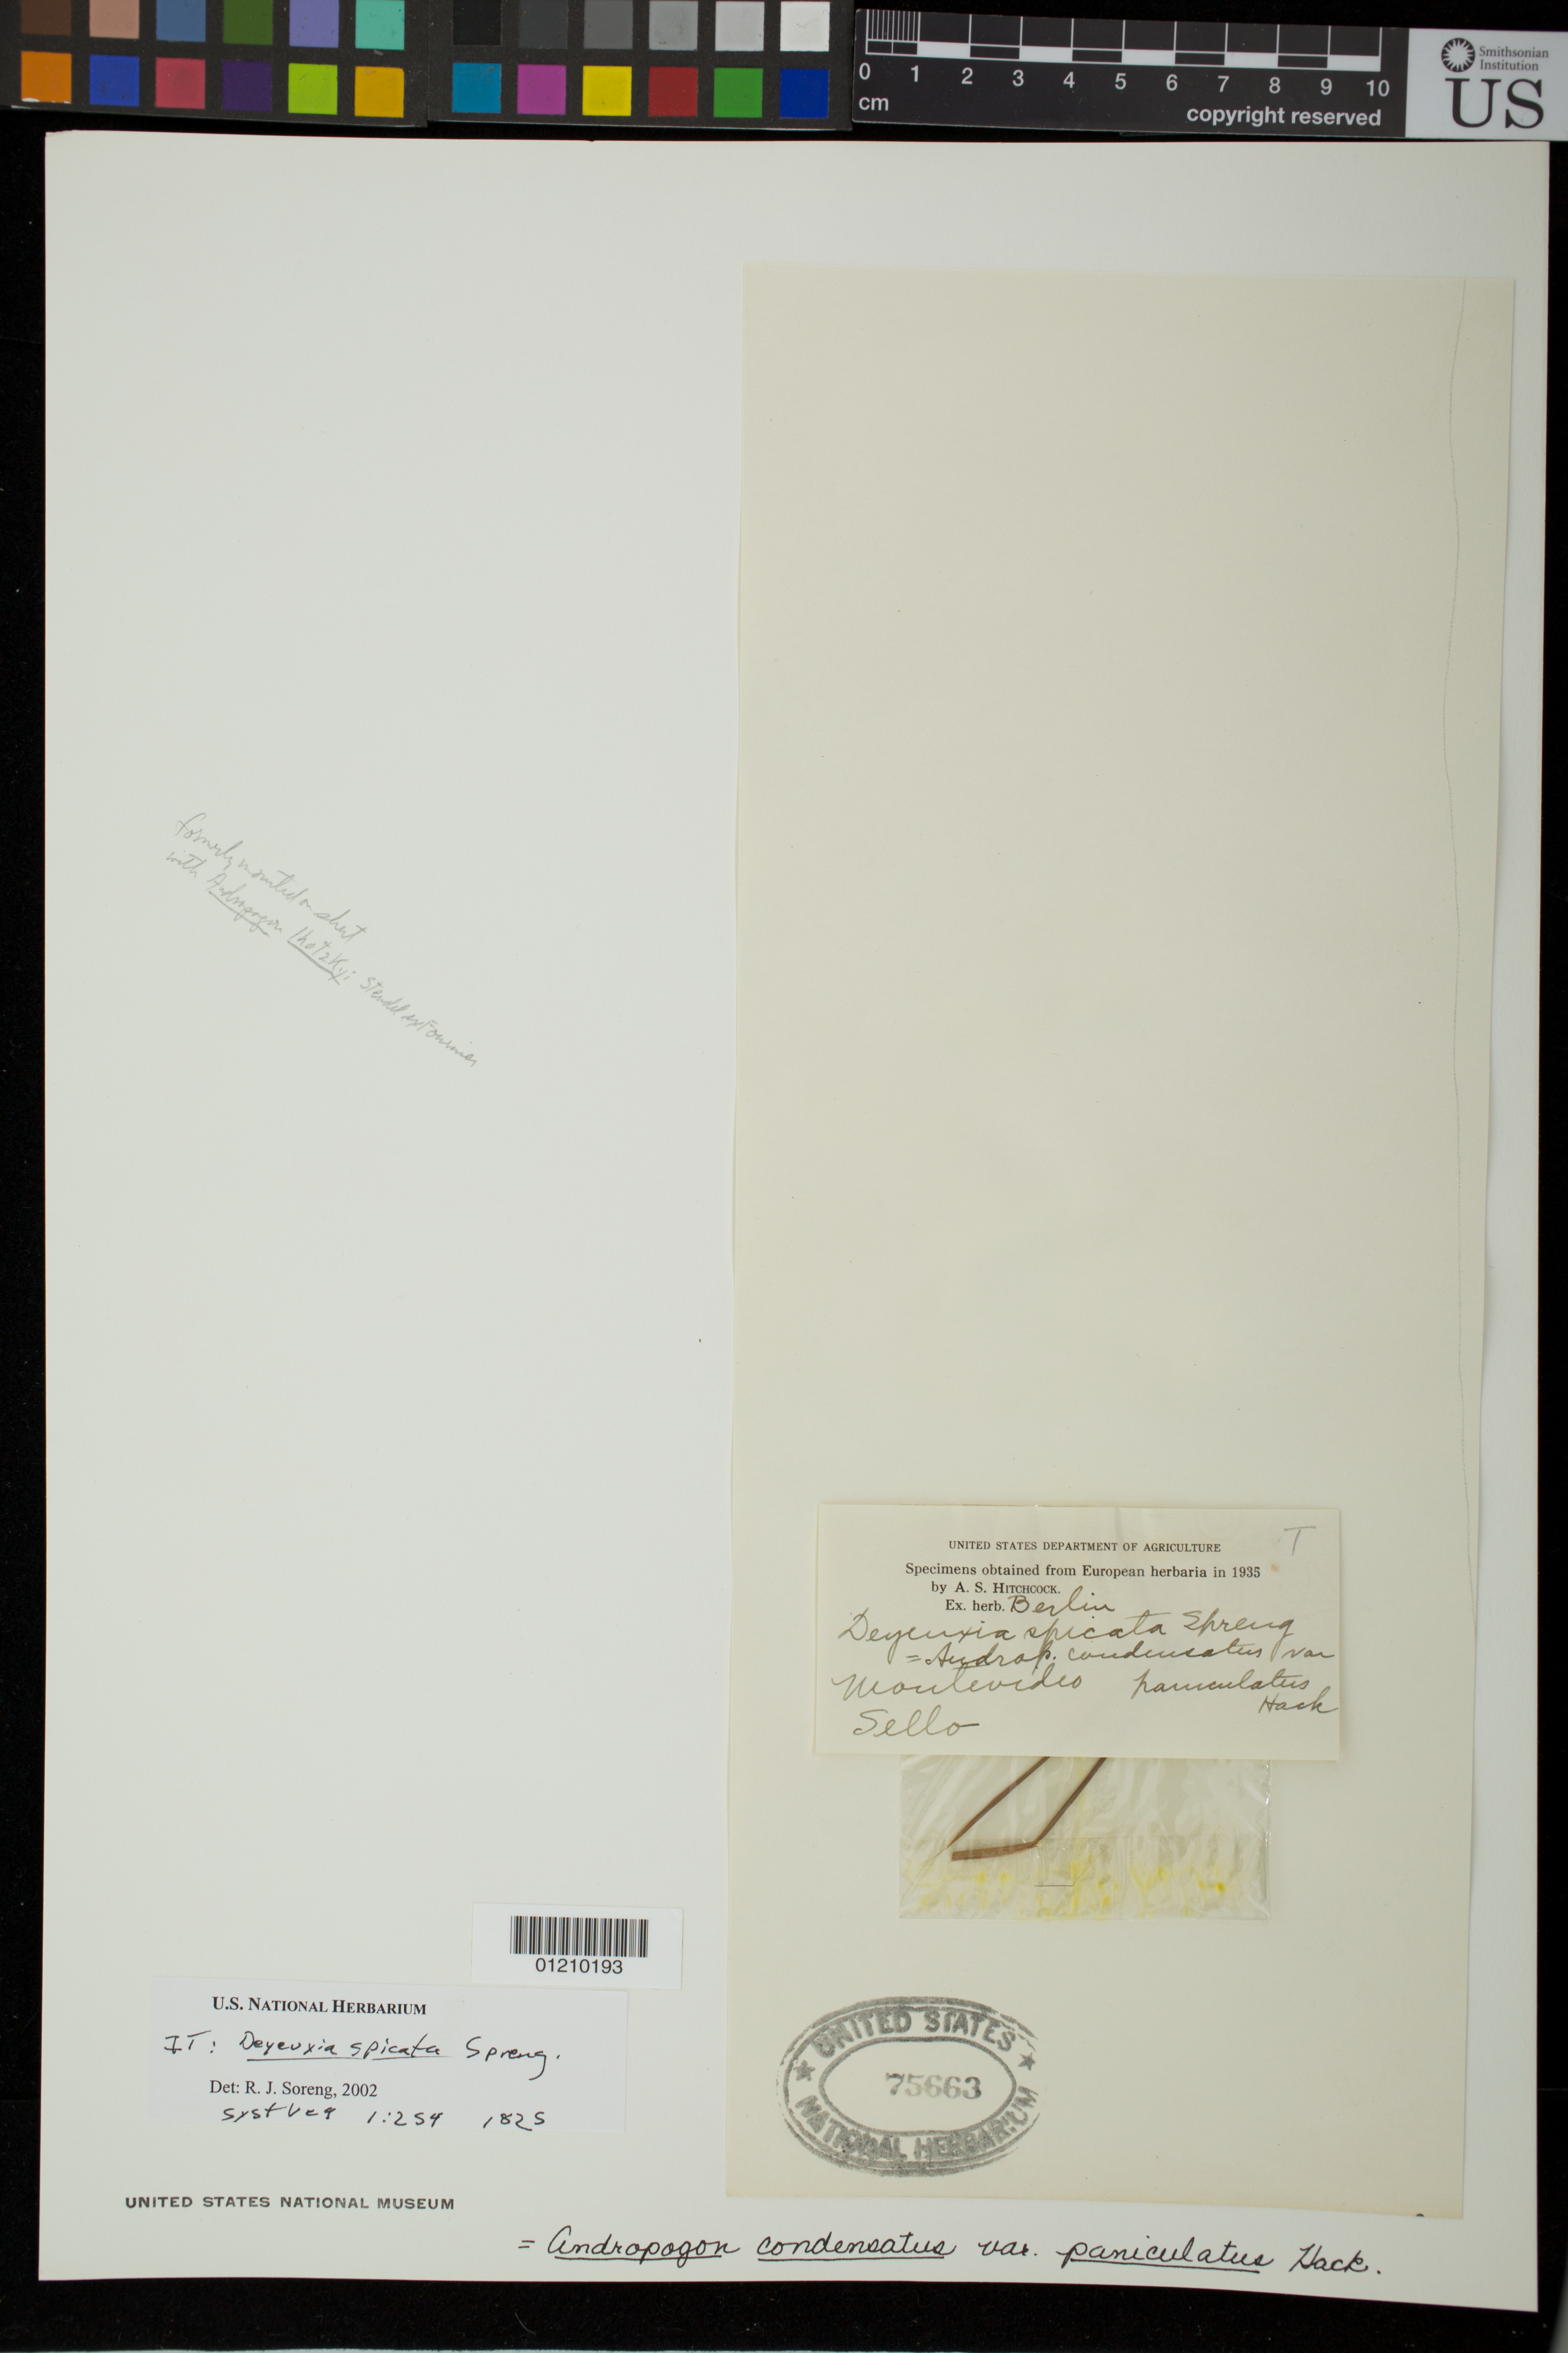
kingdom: Plantae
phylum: Tracheophyta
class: Liliopsida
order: Poales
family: Poaceae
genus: Deyeuxia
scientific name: Deyeuxia spicata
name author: Spreng.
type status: Isotype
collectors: F. Sellow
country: Uruguay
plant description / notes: Fragmentary material of type specimen ex herb. Berlin.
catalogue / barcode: US 75663